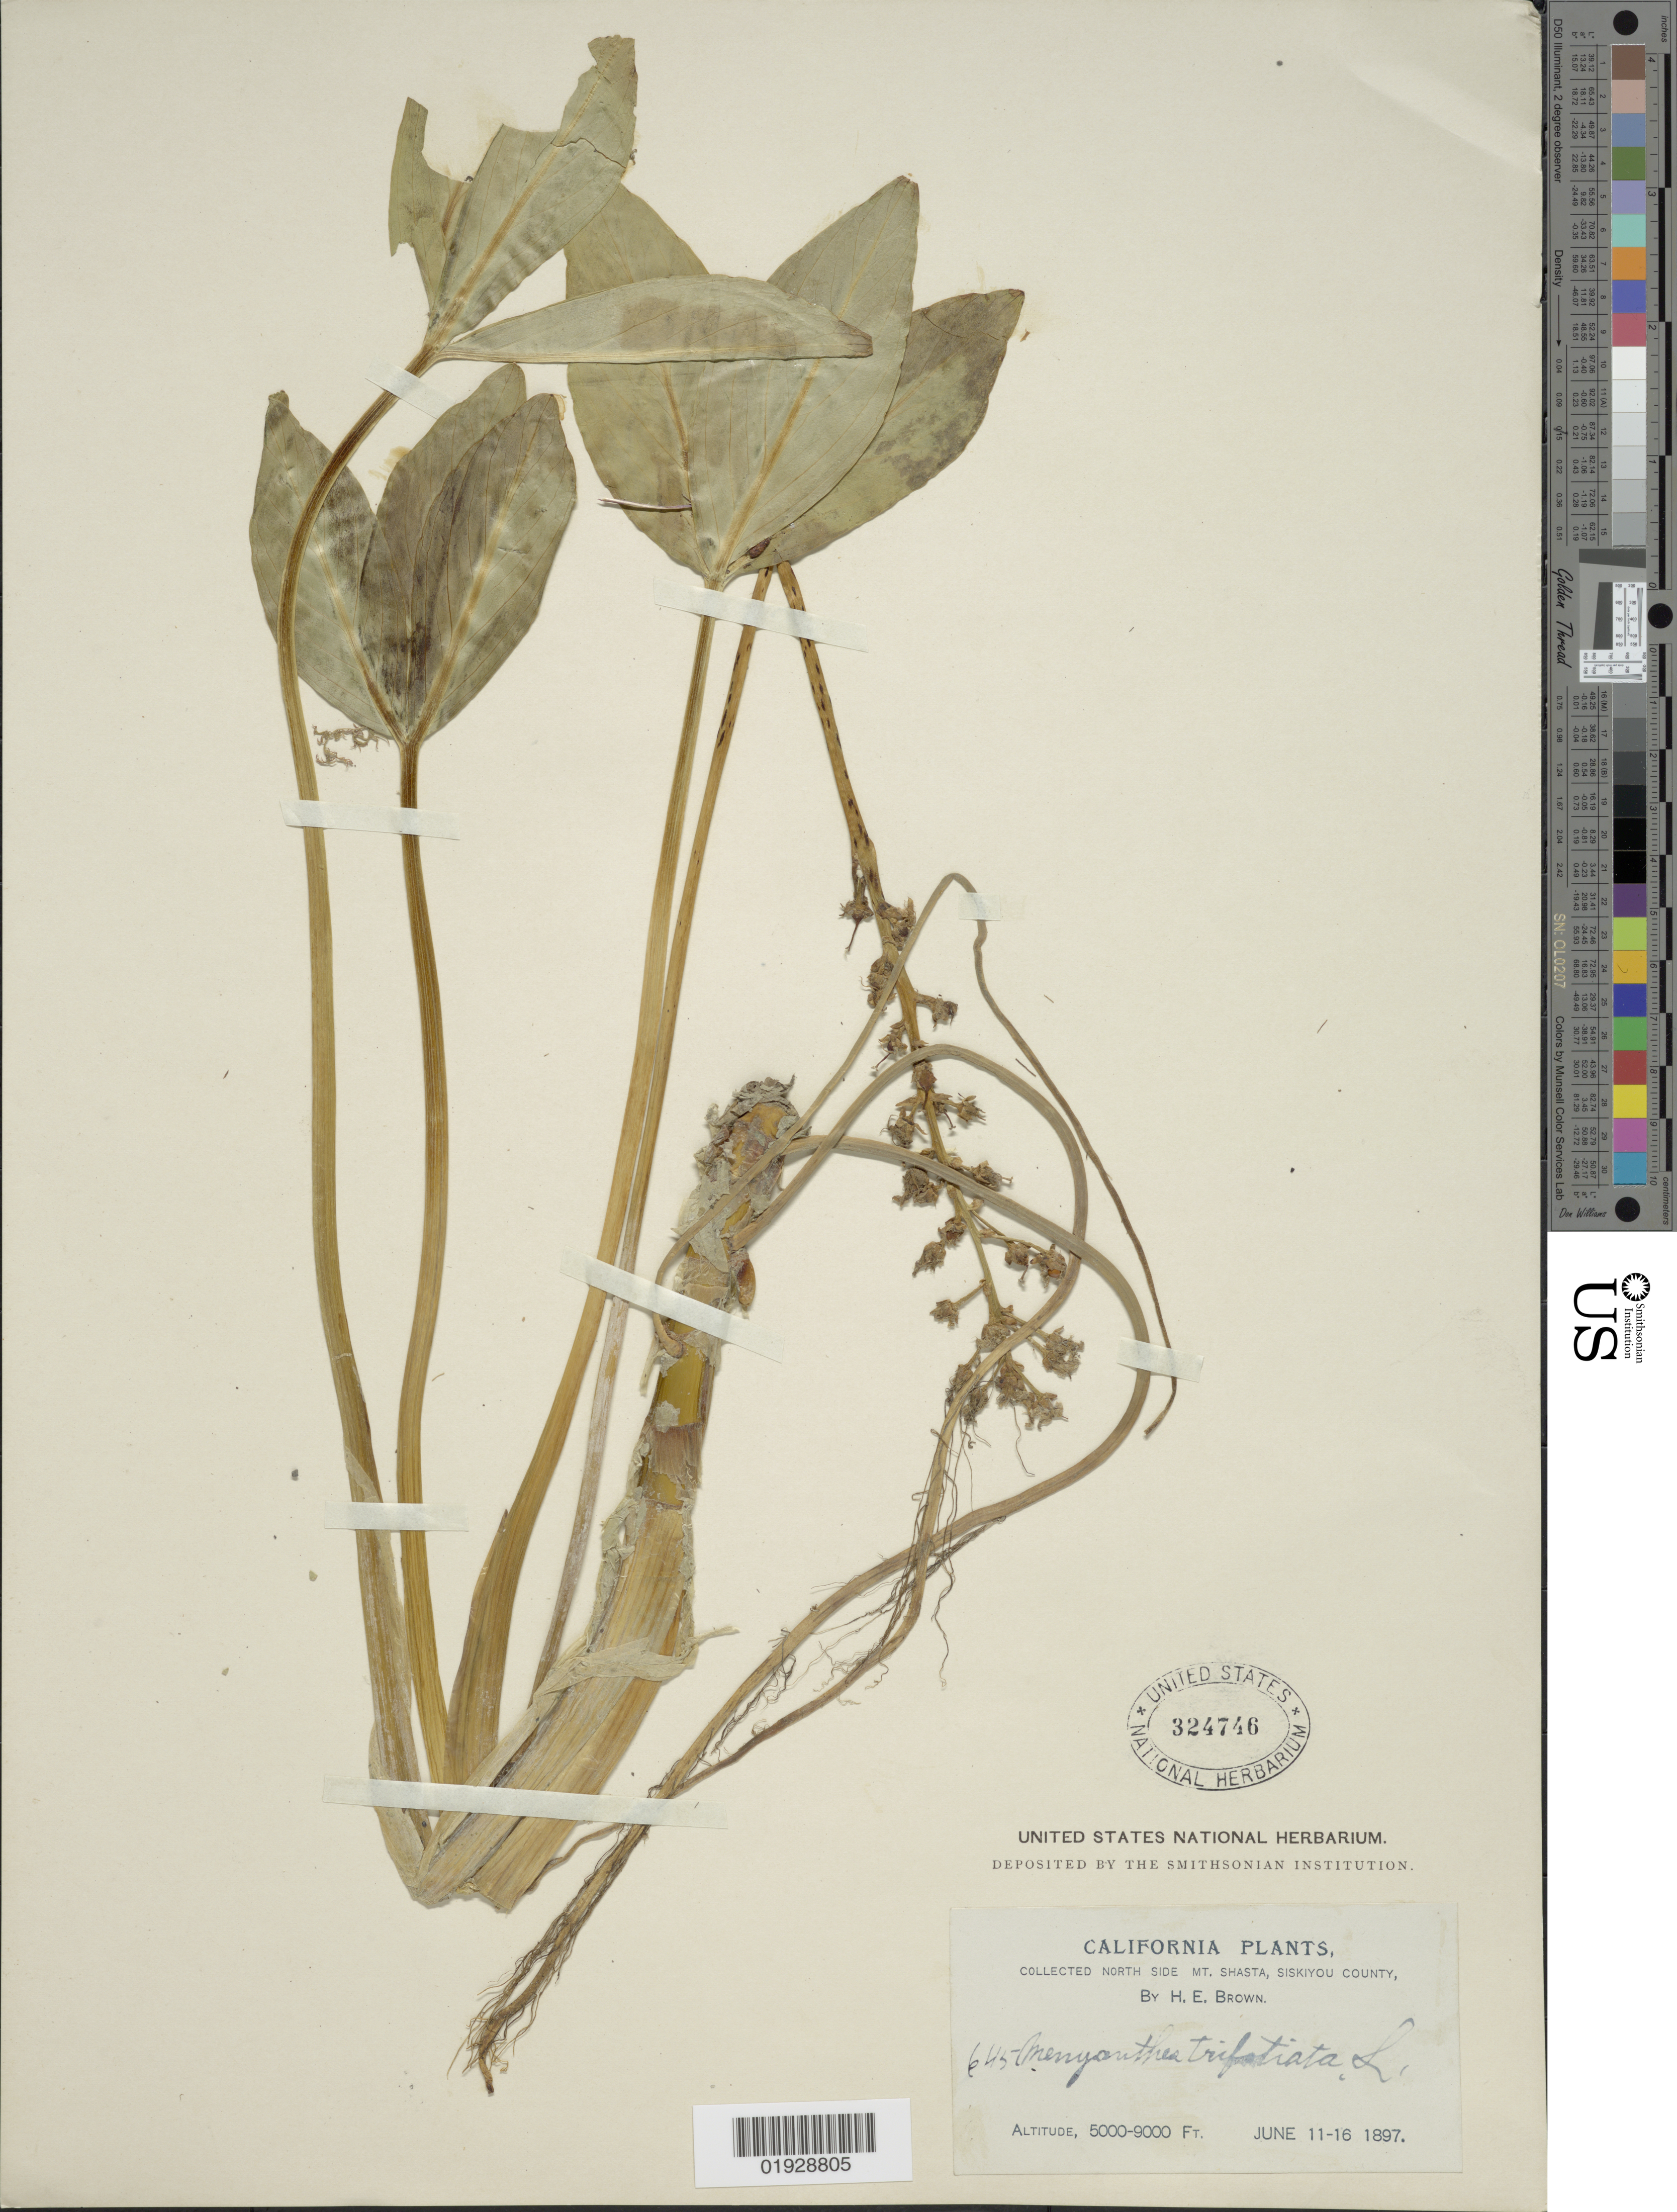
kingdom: Plantae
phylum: Tracheophyta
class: Magnoliopsida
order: Asterales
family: Menyanthaceae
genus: Menyanthes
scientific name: Menyanthes trifoliata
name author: L.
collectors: H. E. Brown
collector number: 645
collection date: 1897-06-11/1897-06-16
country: United States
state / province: California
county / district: Siskiyou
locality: North Side Mt. Shasta, Siskiyou County.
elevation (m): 1524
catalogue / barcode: US 324746